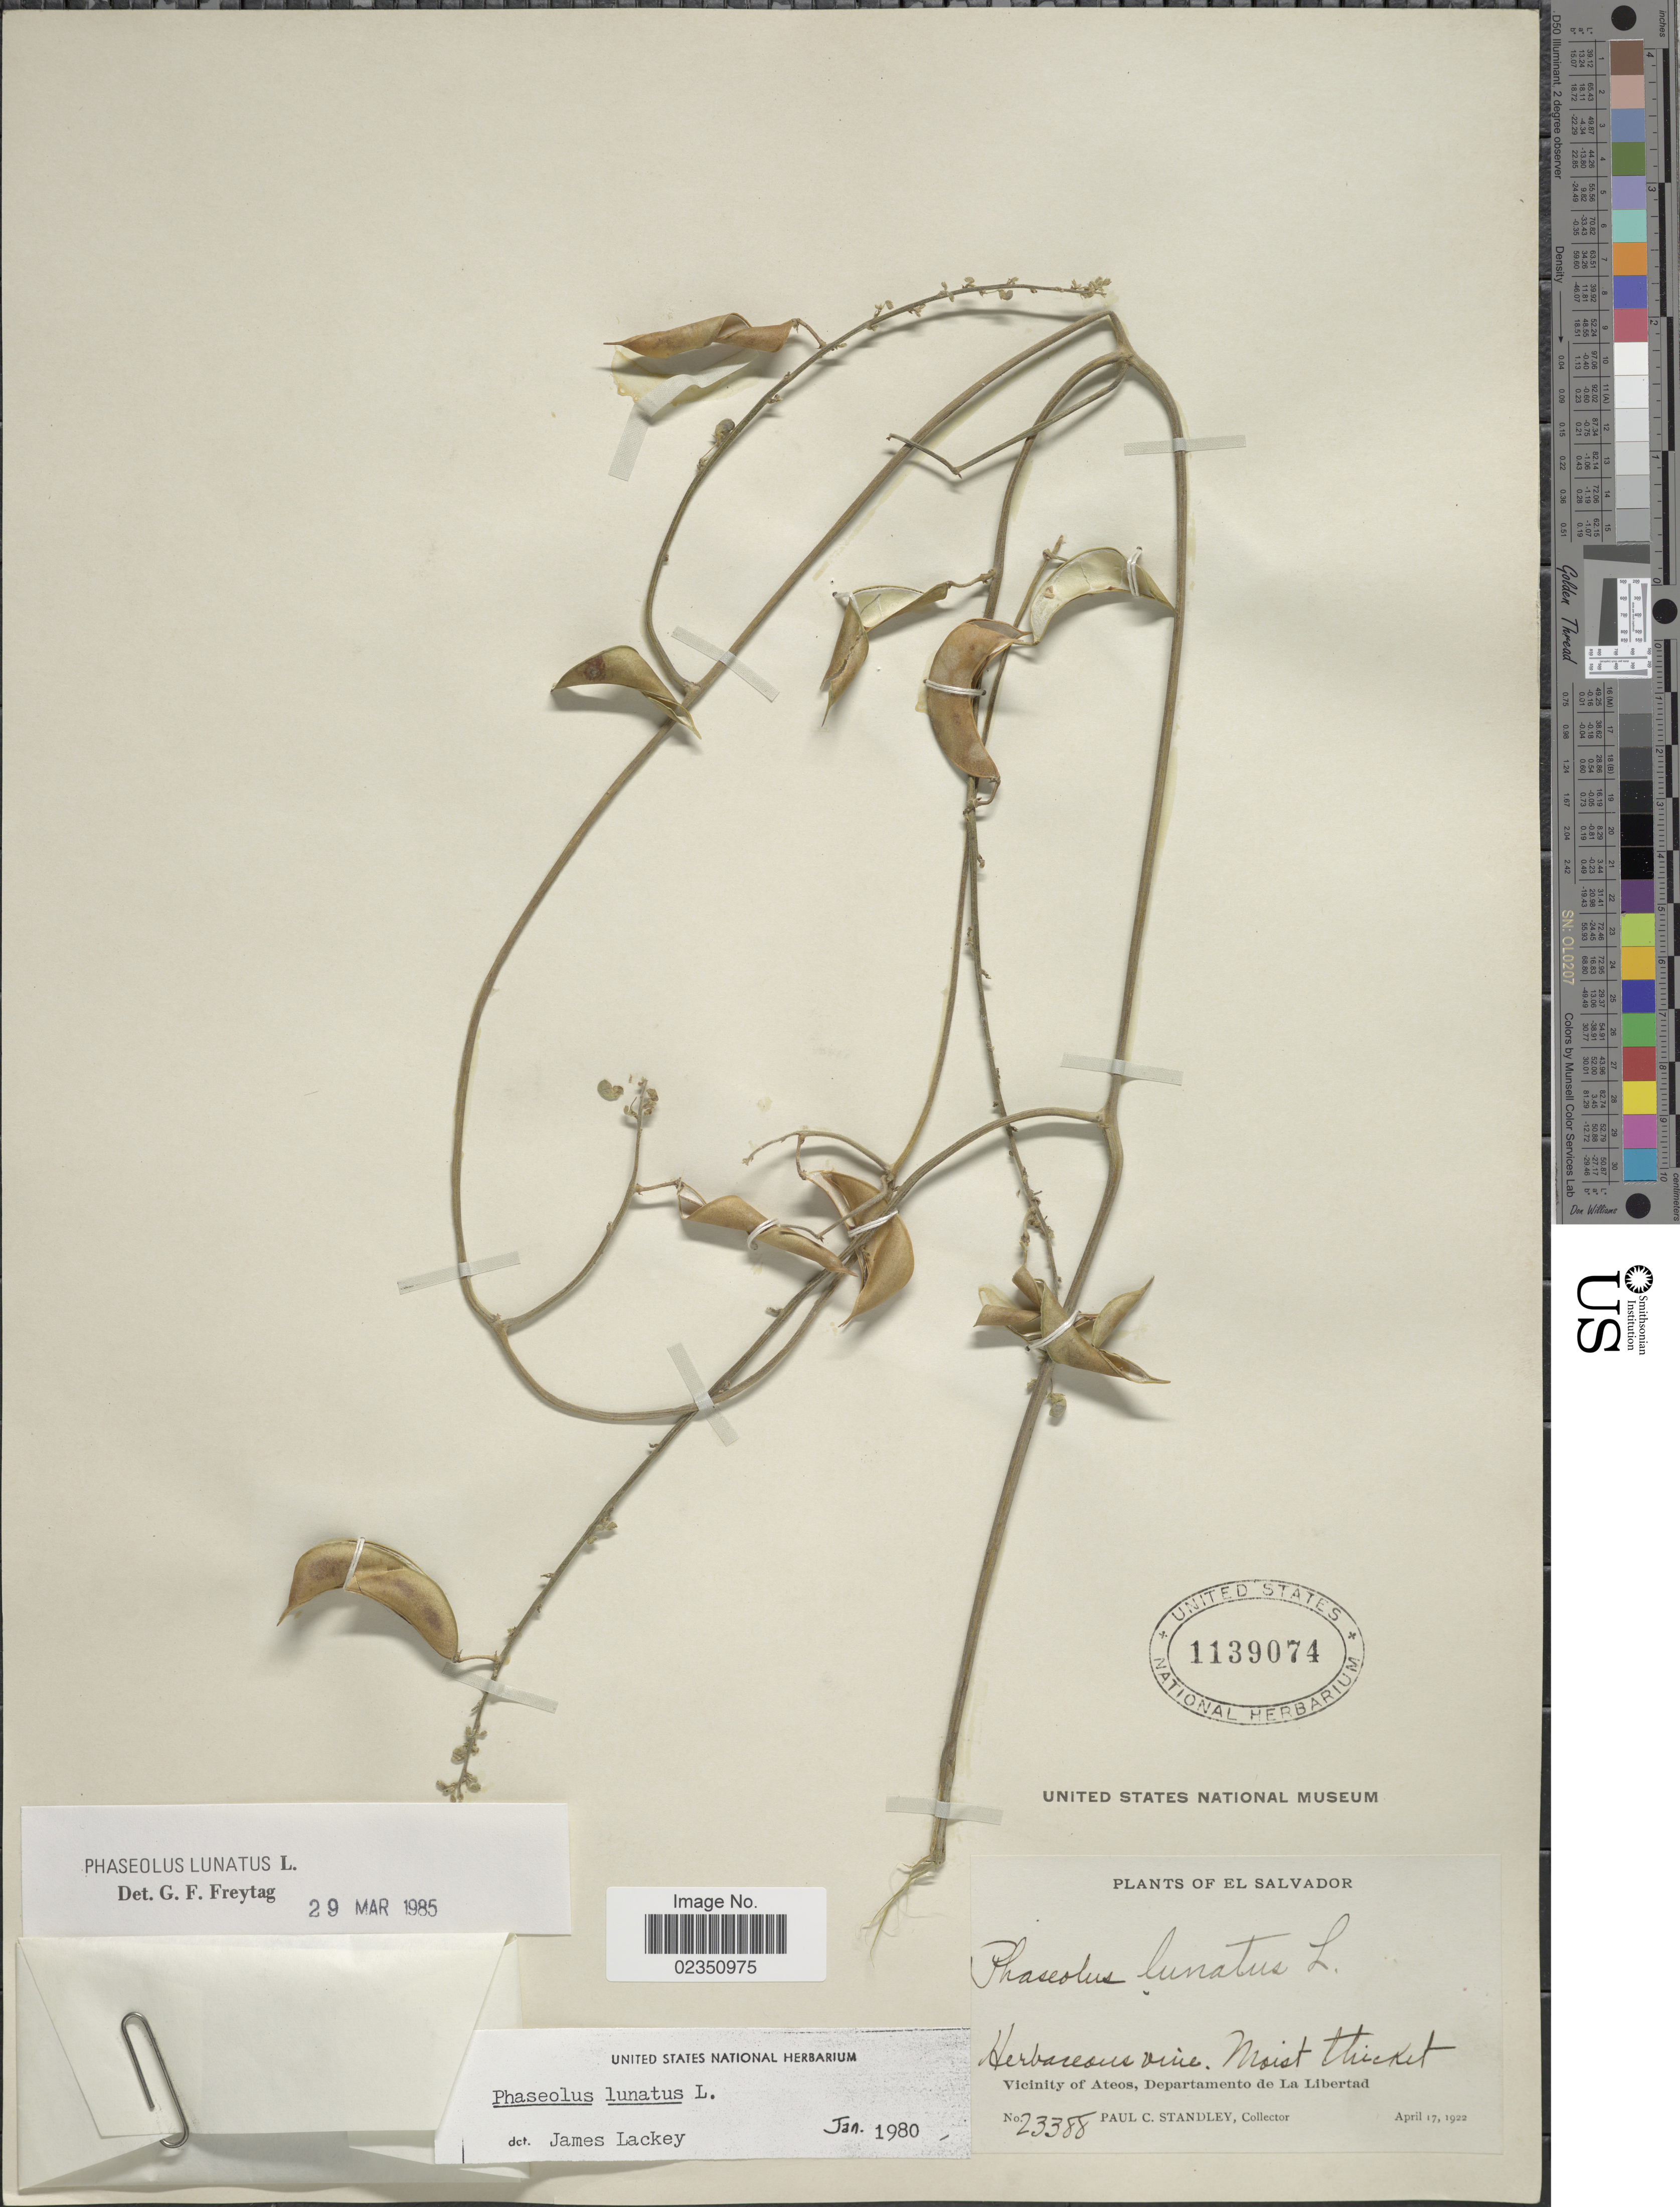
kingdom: Plantae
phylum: Tracheophyta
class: Magnoliopsida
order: Fabales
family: Fabaceae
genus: Phaseolus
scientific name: Phaseolus lunatus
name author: L.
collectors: P. C. Standley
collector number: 23388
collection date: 1922-04-17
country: El Salvador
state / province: La Libertad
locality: Vicinity of Ateos, Departamento de La Libertad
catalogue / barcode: US 1139074